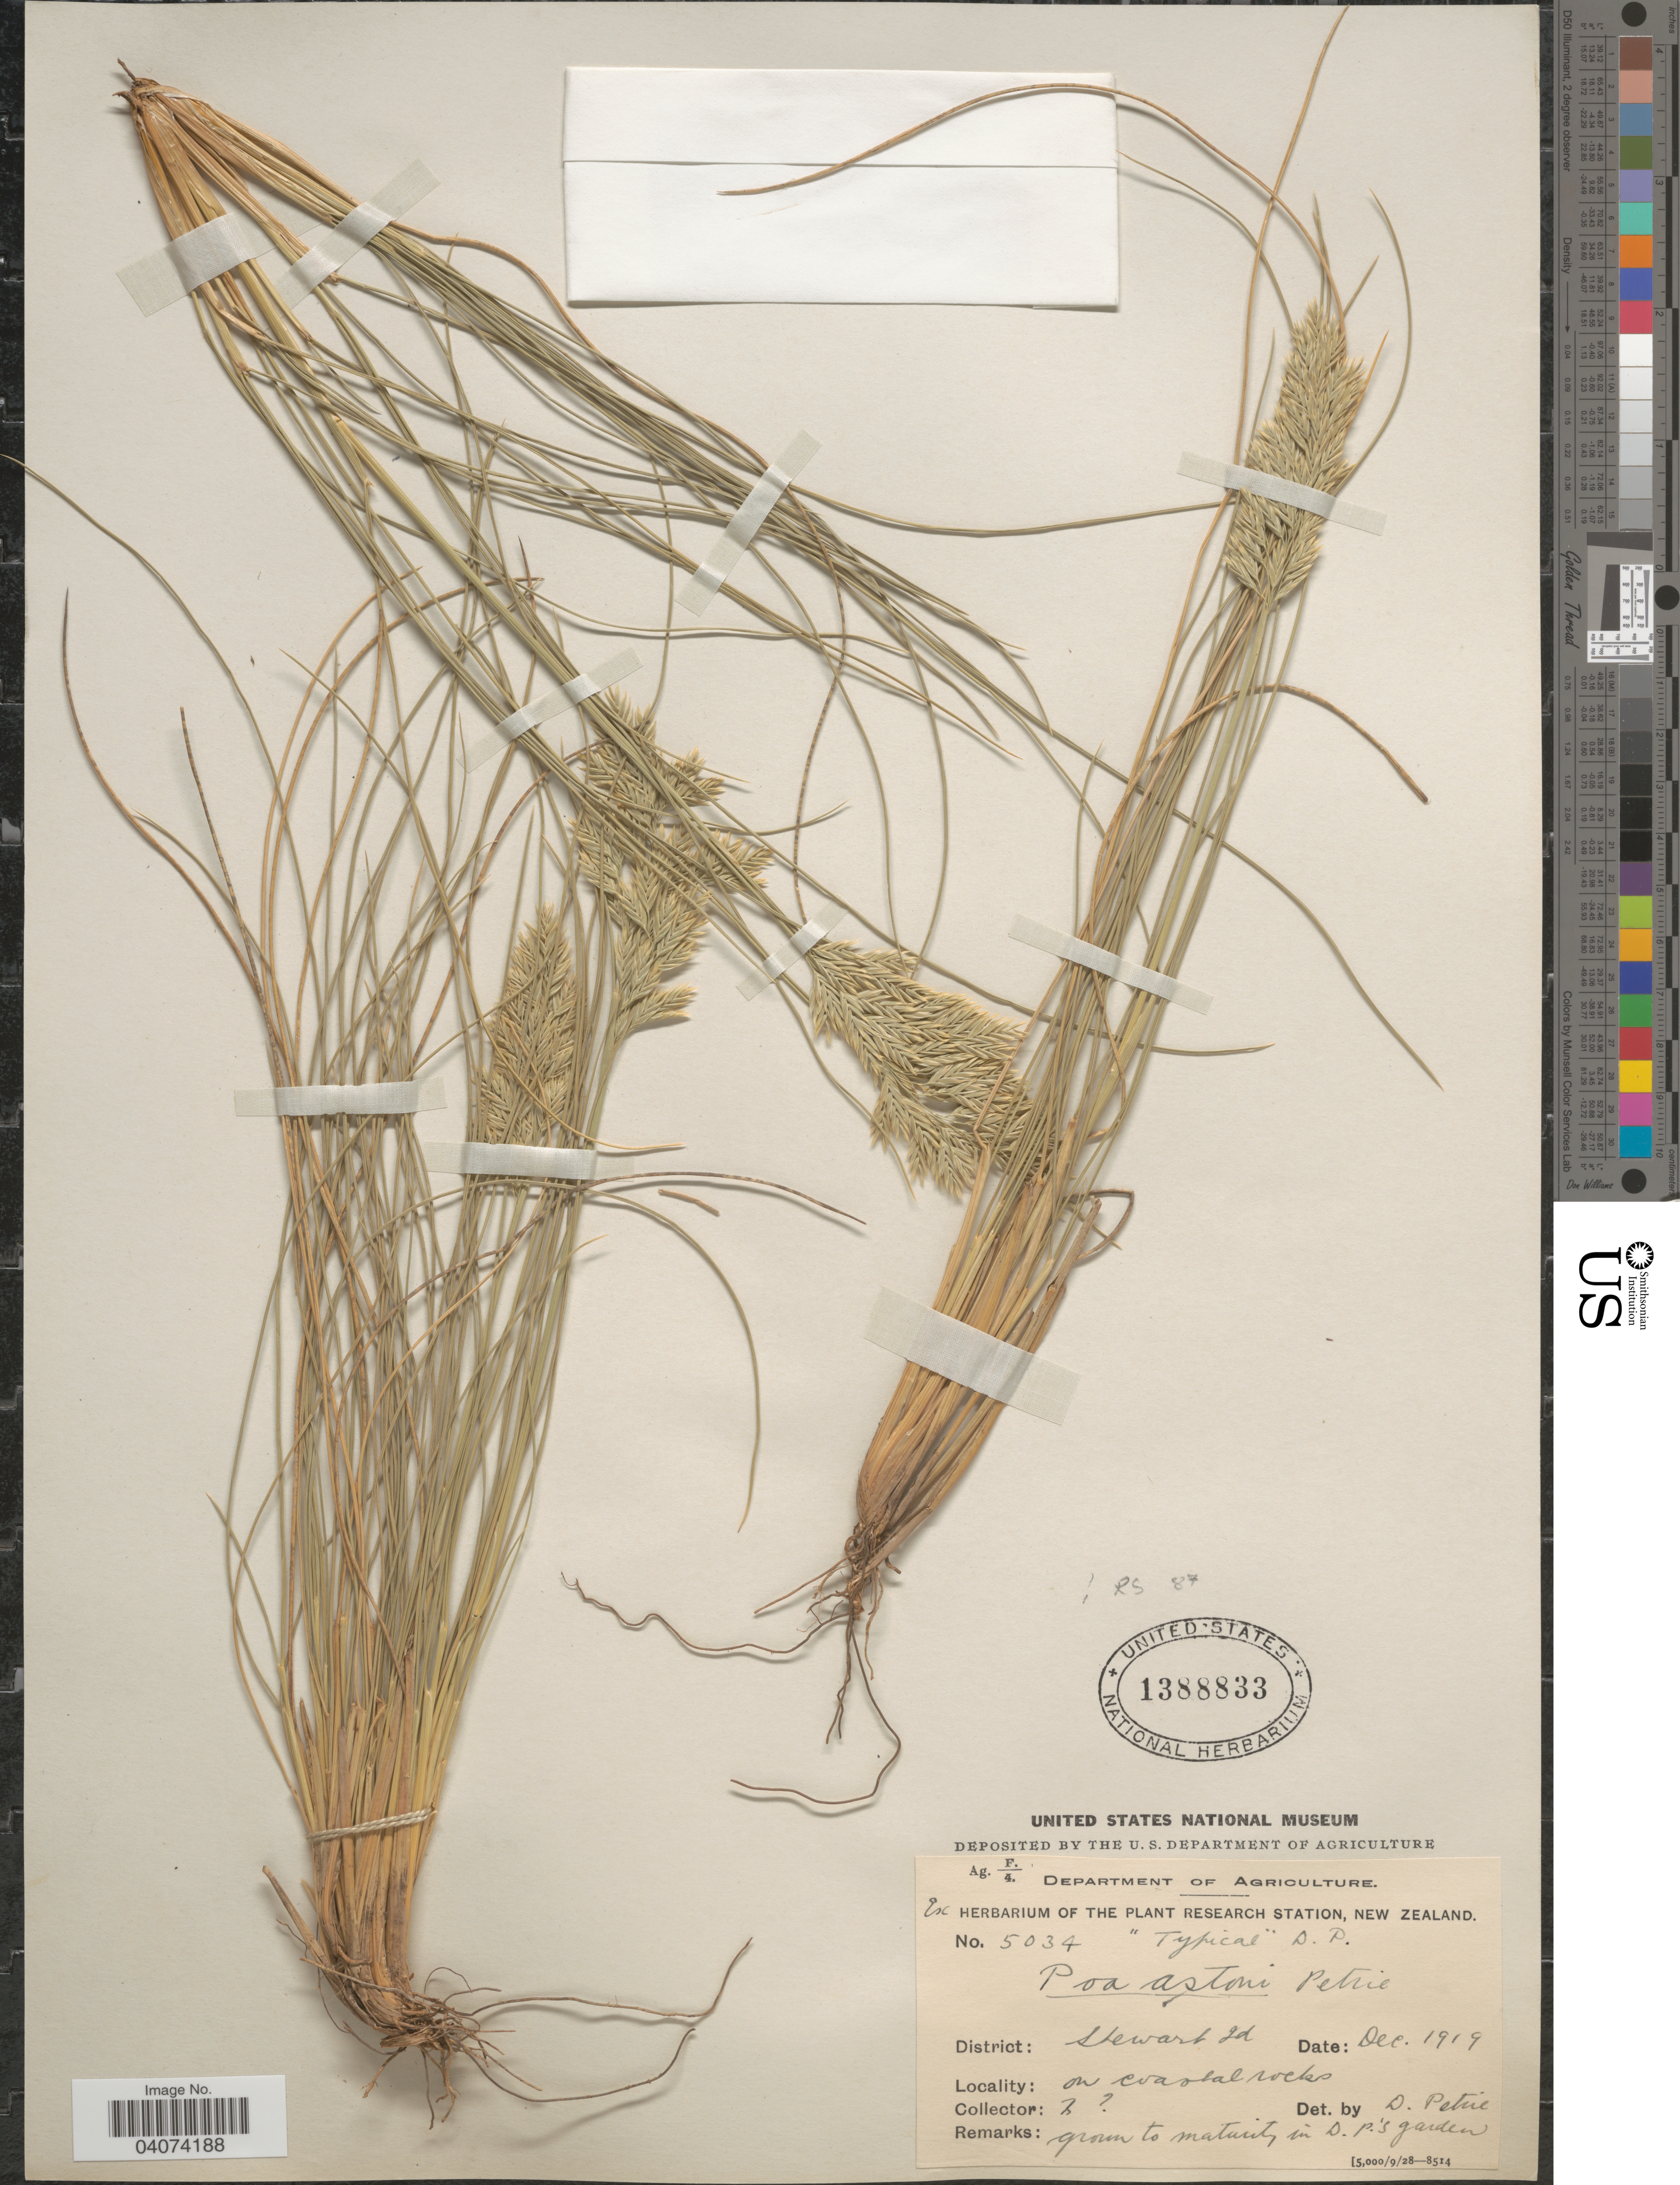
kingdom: Plantae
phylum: Tracheophyta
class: Liliopsida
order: Poales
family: Poaceae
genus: Poa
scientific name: Poa astonii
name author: Petrie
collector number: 5034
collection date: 1919-12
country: New Zealand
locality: District: Stewart Id. On coastal rocks. Grown to maturity in D.P.'s Garden.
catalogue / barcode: US 1388833